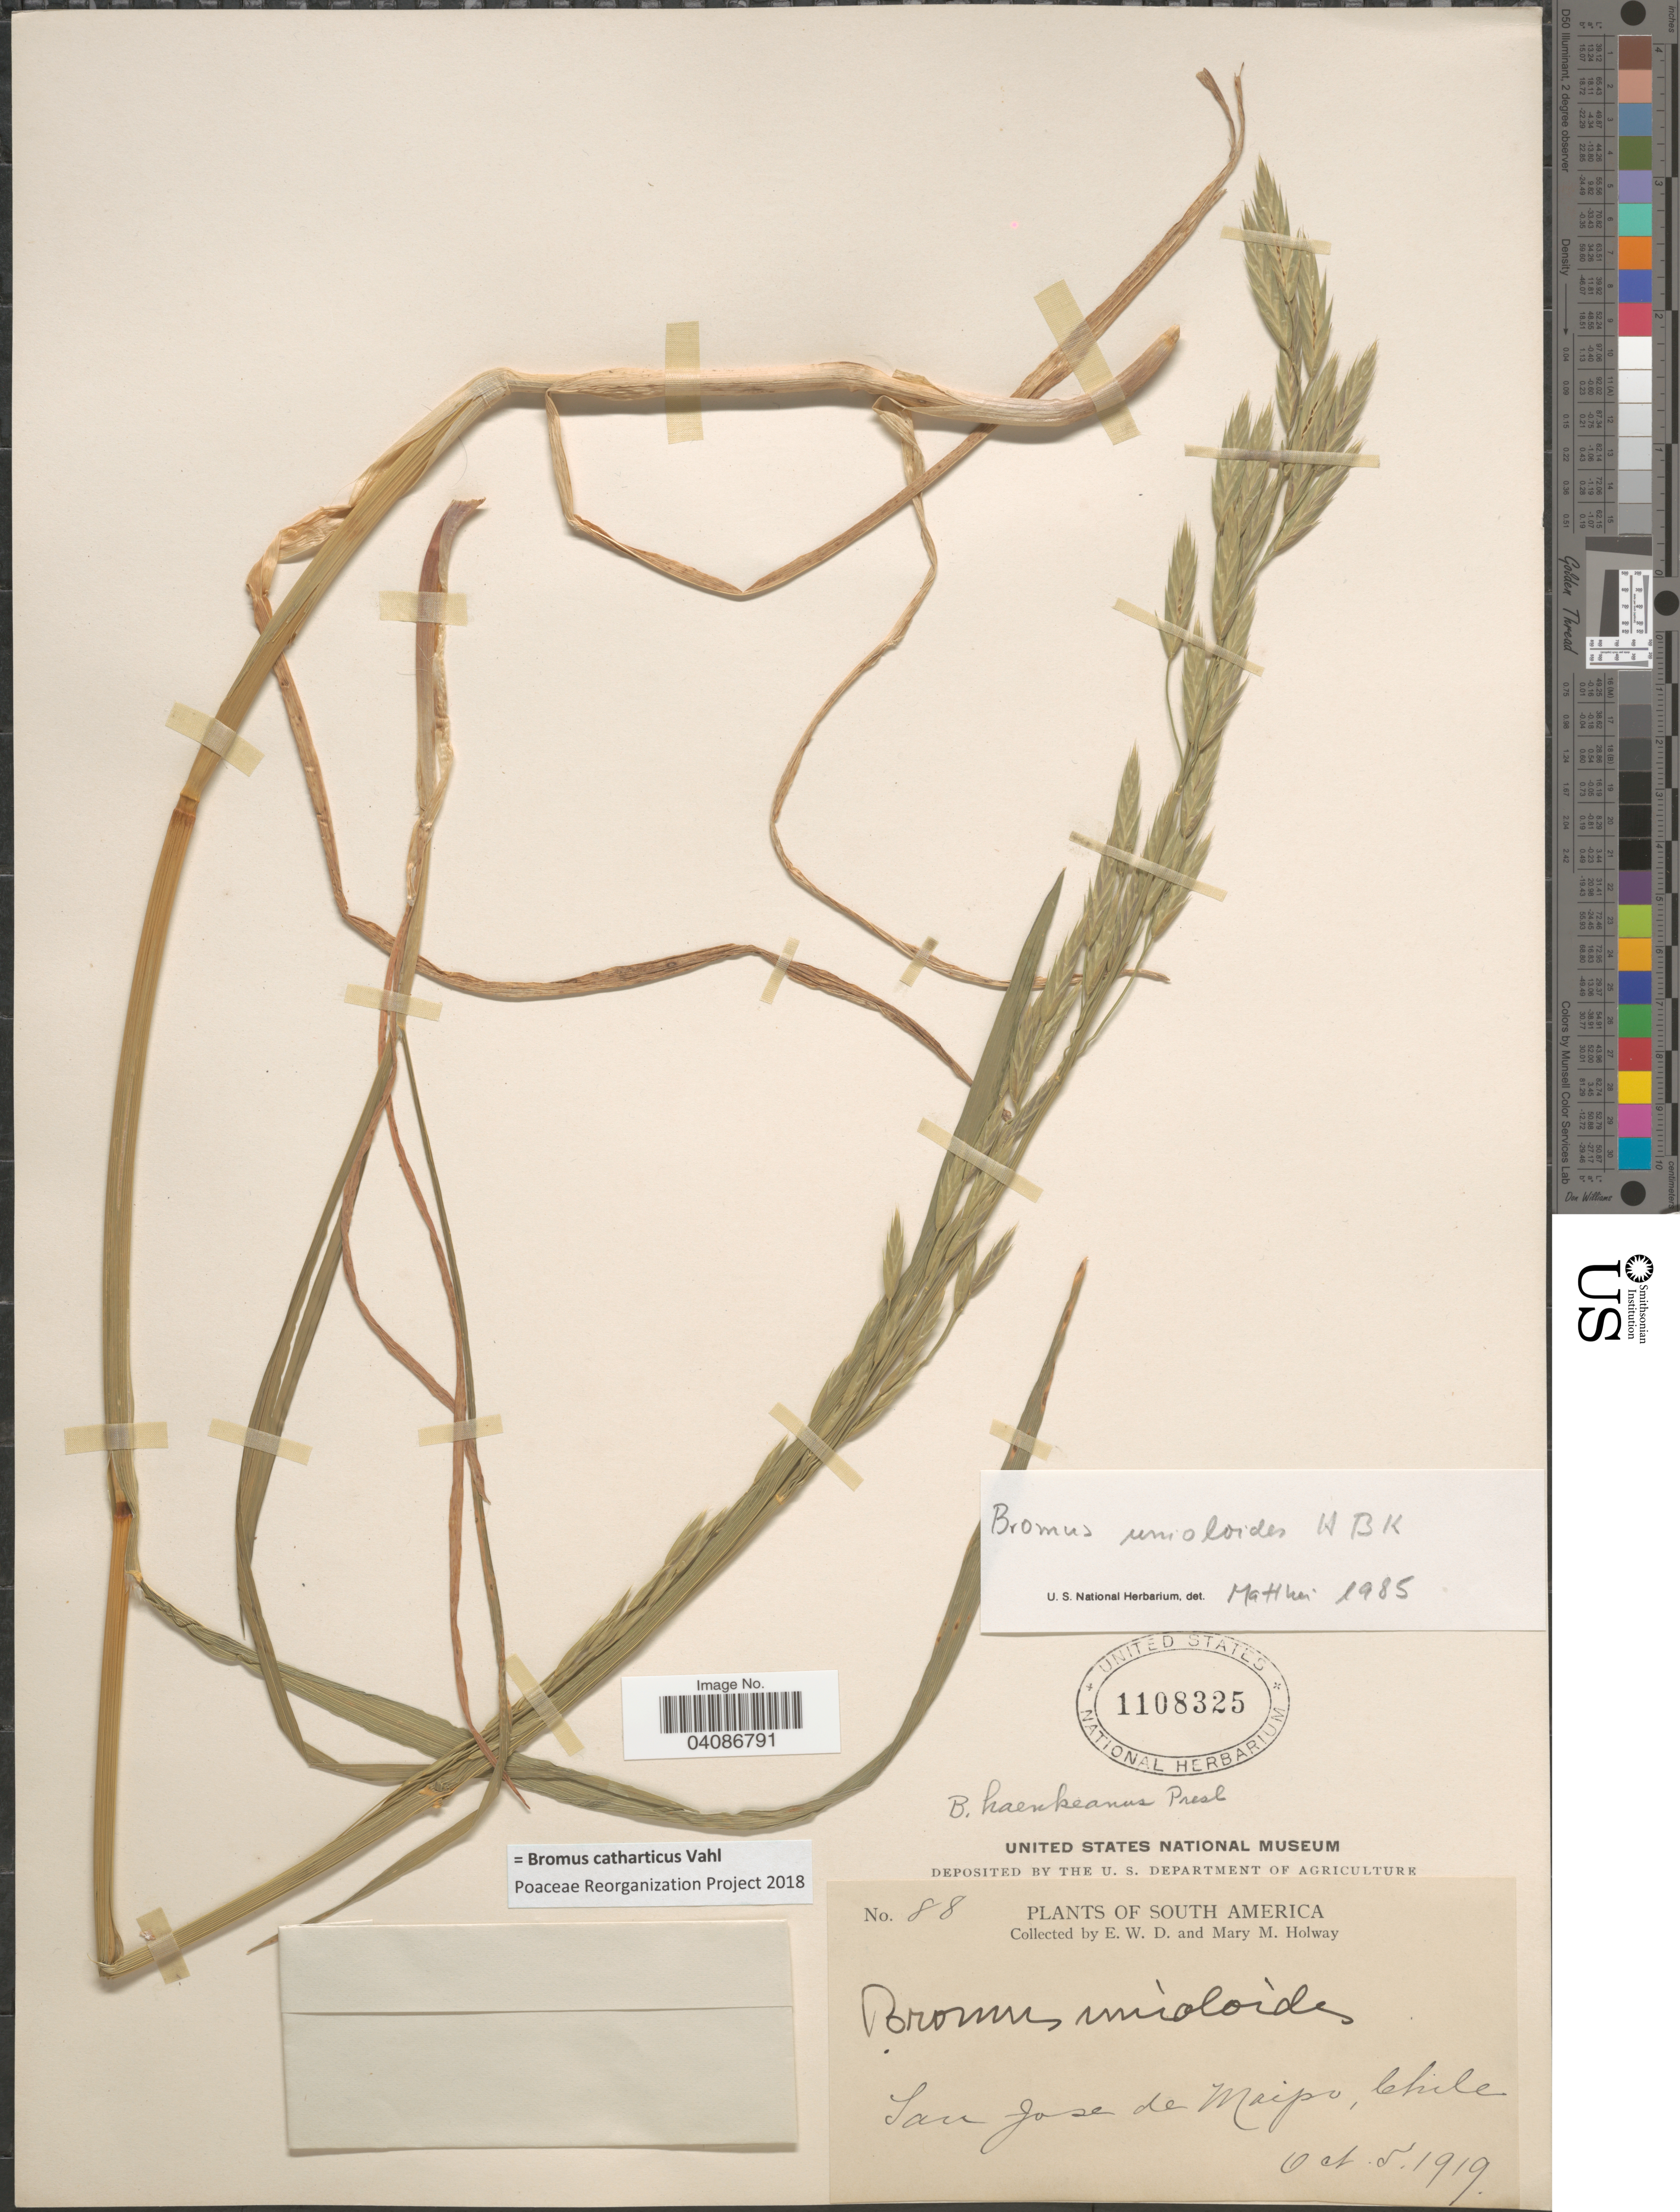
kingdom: Plantae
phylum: Tracheophyta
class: Liliopsida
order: Poales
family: Poaceae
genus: Bromus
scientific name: Bromus catharticus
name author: Vahl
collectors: E. W. D. Holway & M. M. Holway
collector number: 88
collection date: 1919-10-05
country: Chile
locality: San Jose de Maipo.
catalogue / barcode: US 1108325